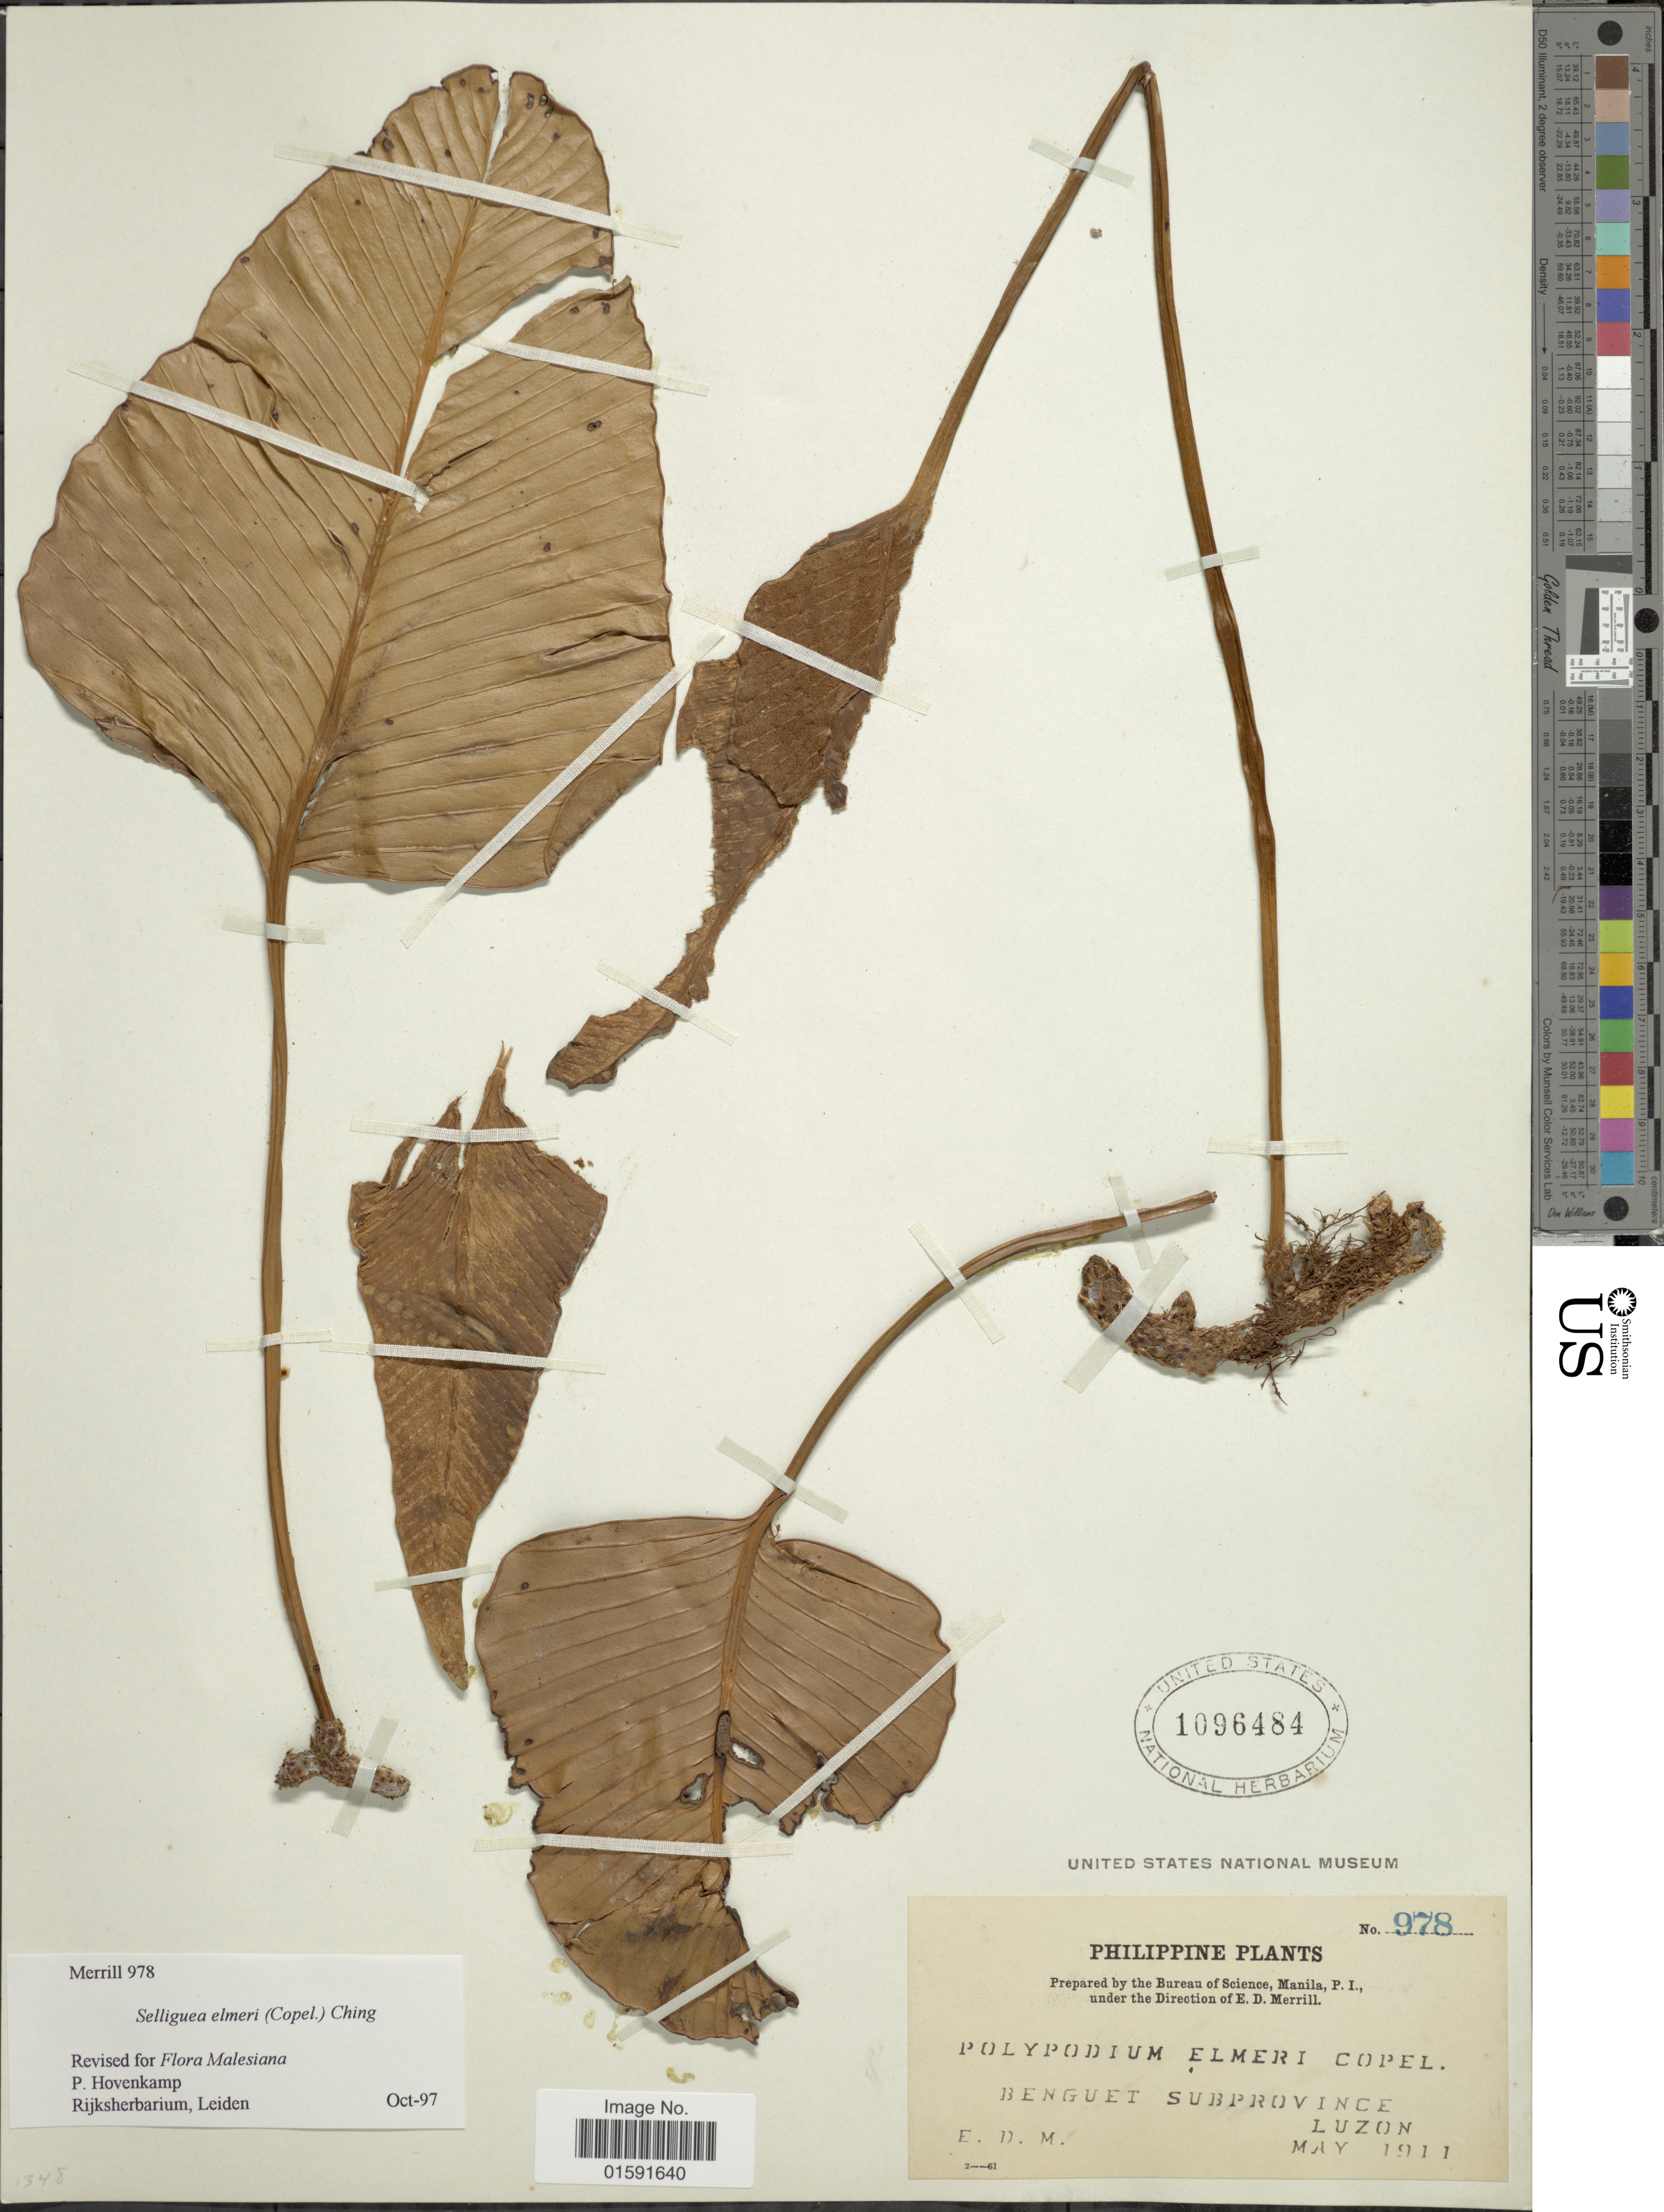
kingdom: Plantae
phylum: Tracheophyta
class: Polypodiopsida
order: Polypodiales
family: Polypodiaceae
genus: Selliguea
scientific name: Selliguea elmeri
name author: (Copel.) Ching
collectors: E. D. Merrill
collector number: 978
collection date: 1911-05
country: Philippines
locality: Benguet Subprovince, Luzon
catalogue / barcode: US 1096484